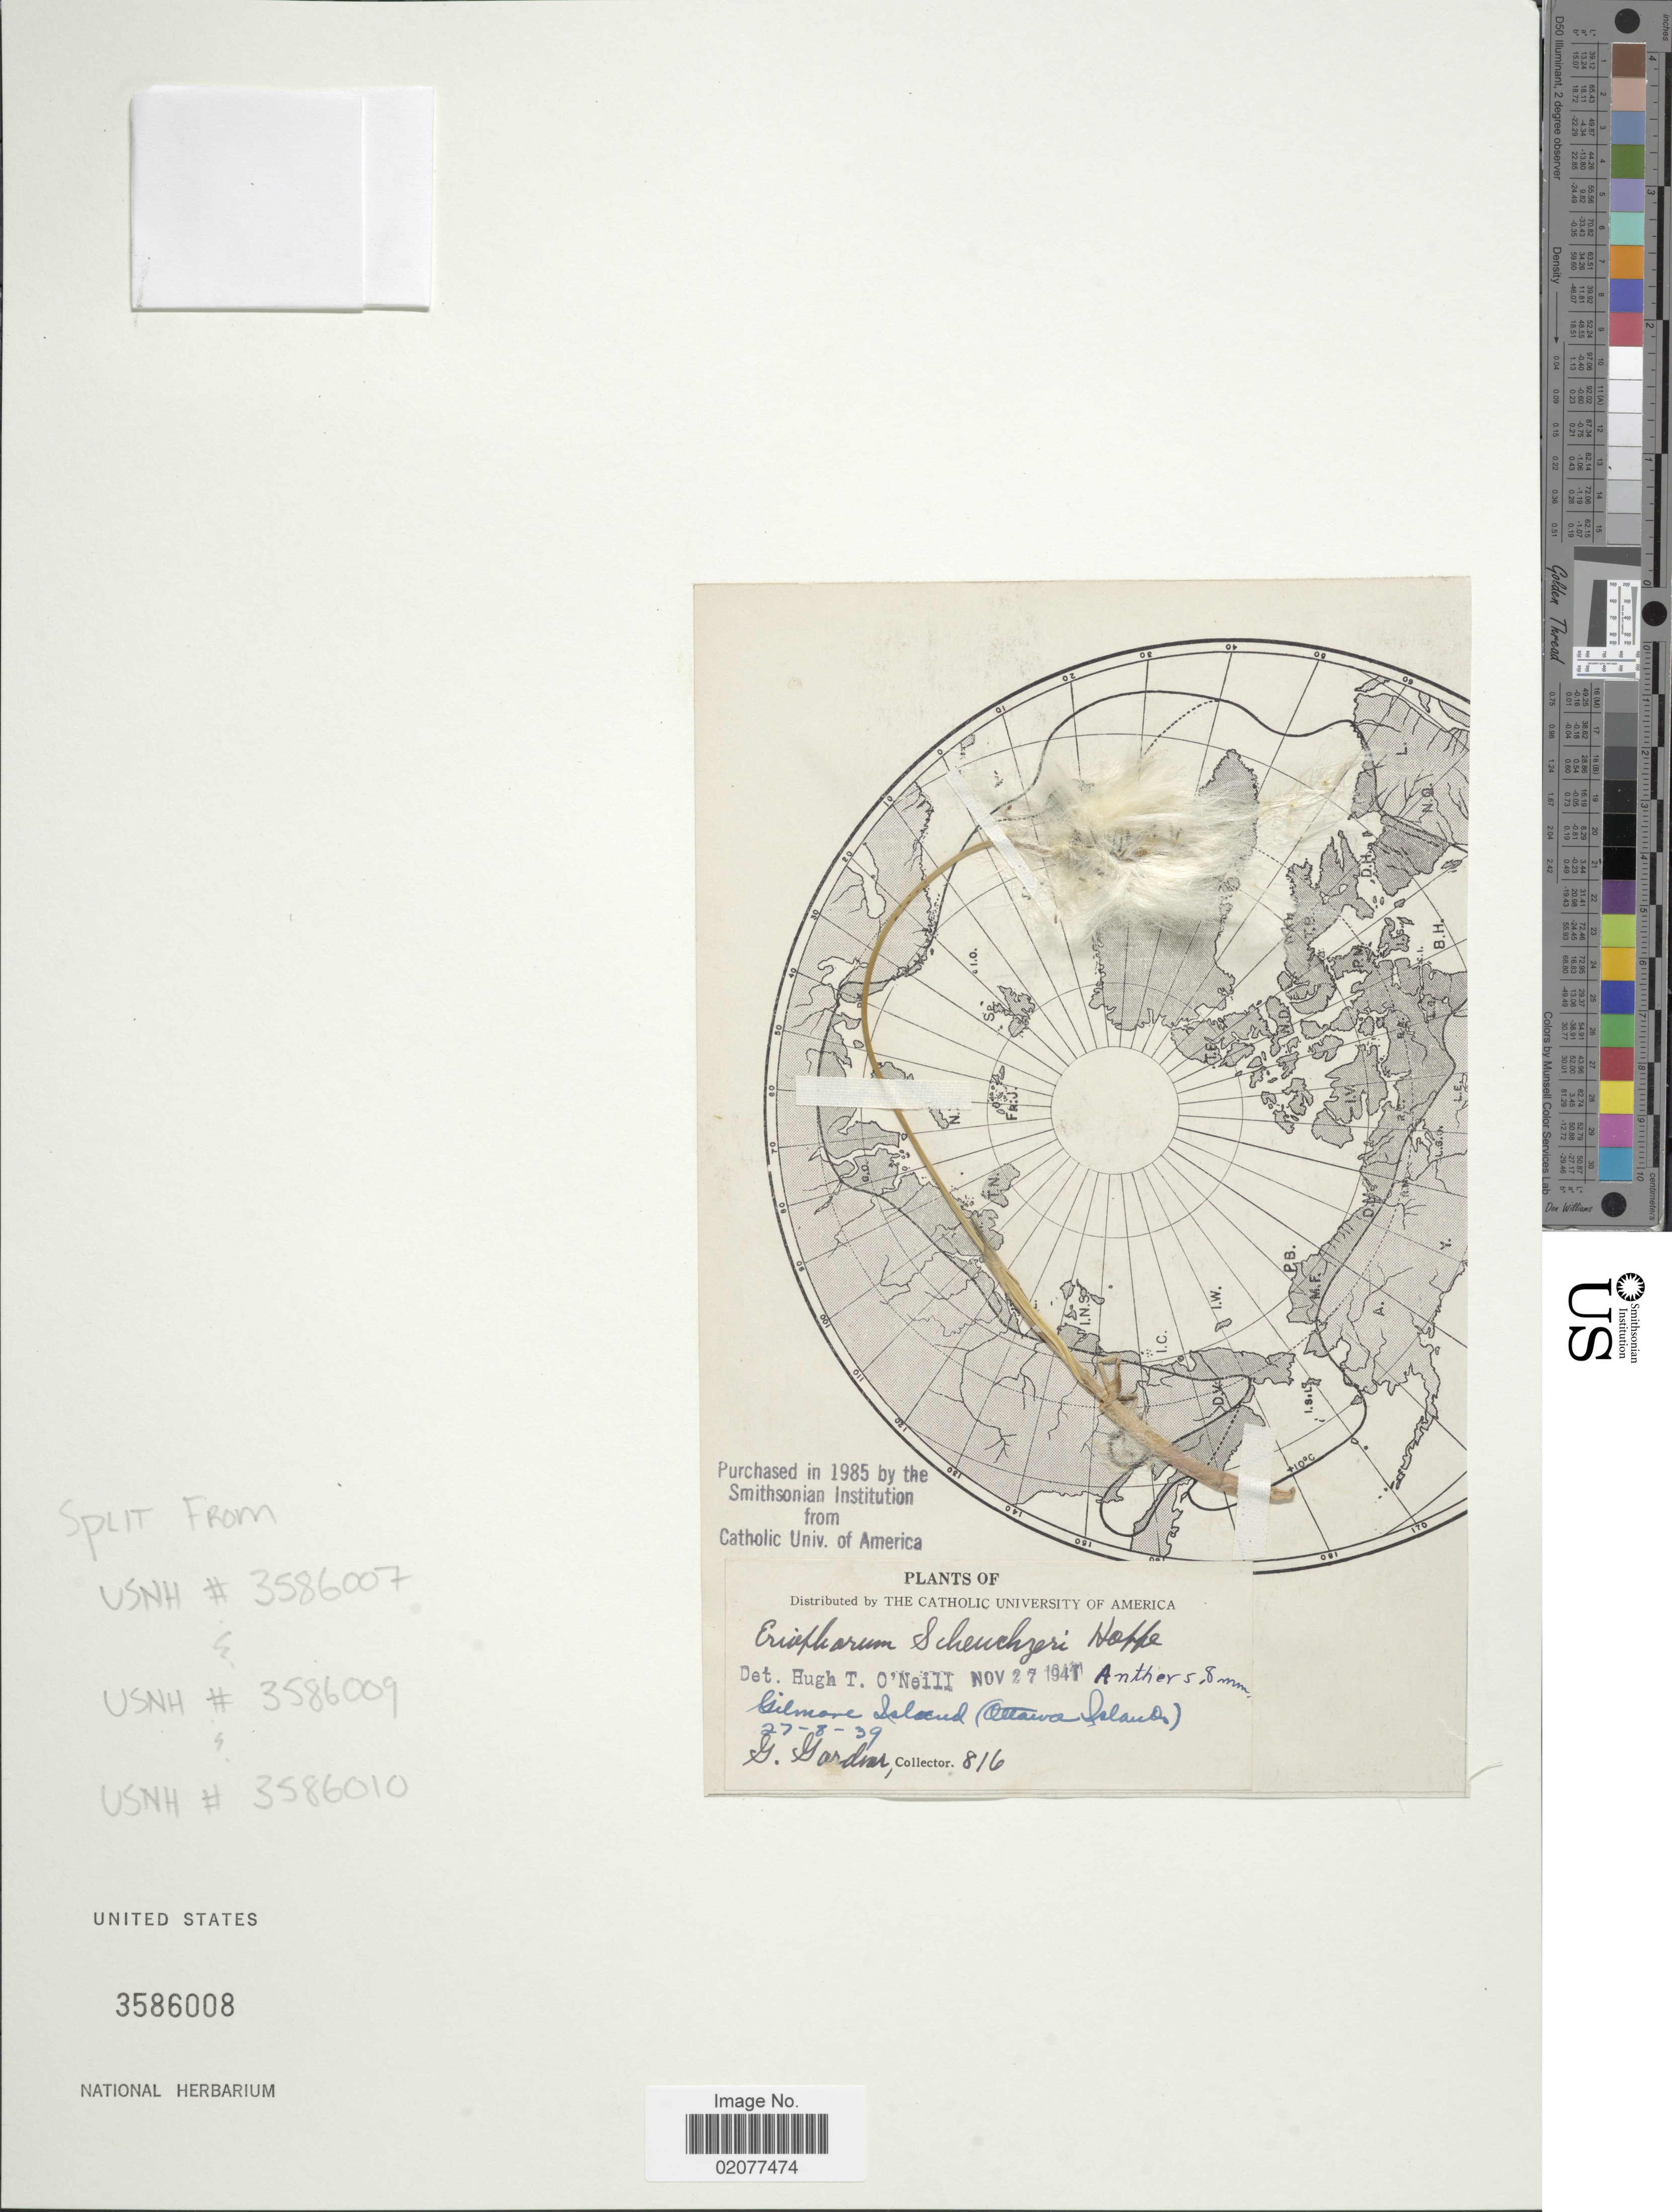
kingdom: Plantae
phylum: Tracheophyta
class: Liliopsida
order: Poales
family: Cyperaceae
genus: Eriophorum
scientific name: Eriophorum scheuchzeri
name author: Hoppe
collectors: G. Gardner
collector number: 816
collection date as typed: Transcribed d/m/y: 27/8/39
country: Canada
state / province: Ontario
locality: Gilmore Island (Ottawa Island)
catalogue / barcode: US 3586008